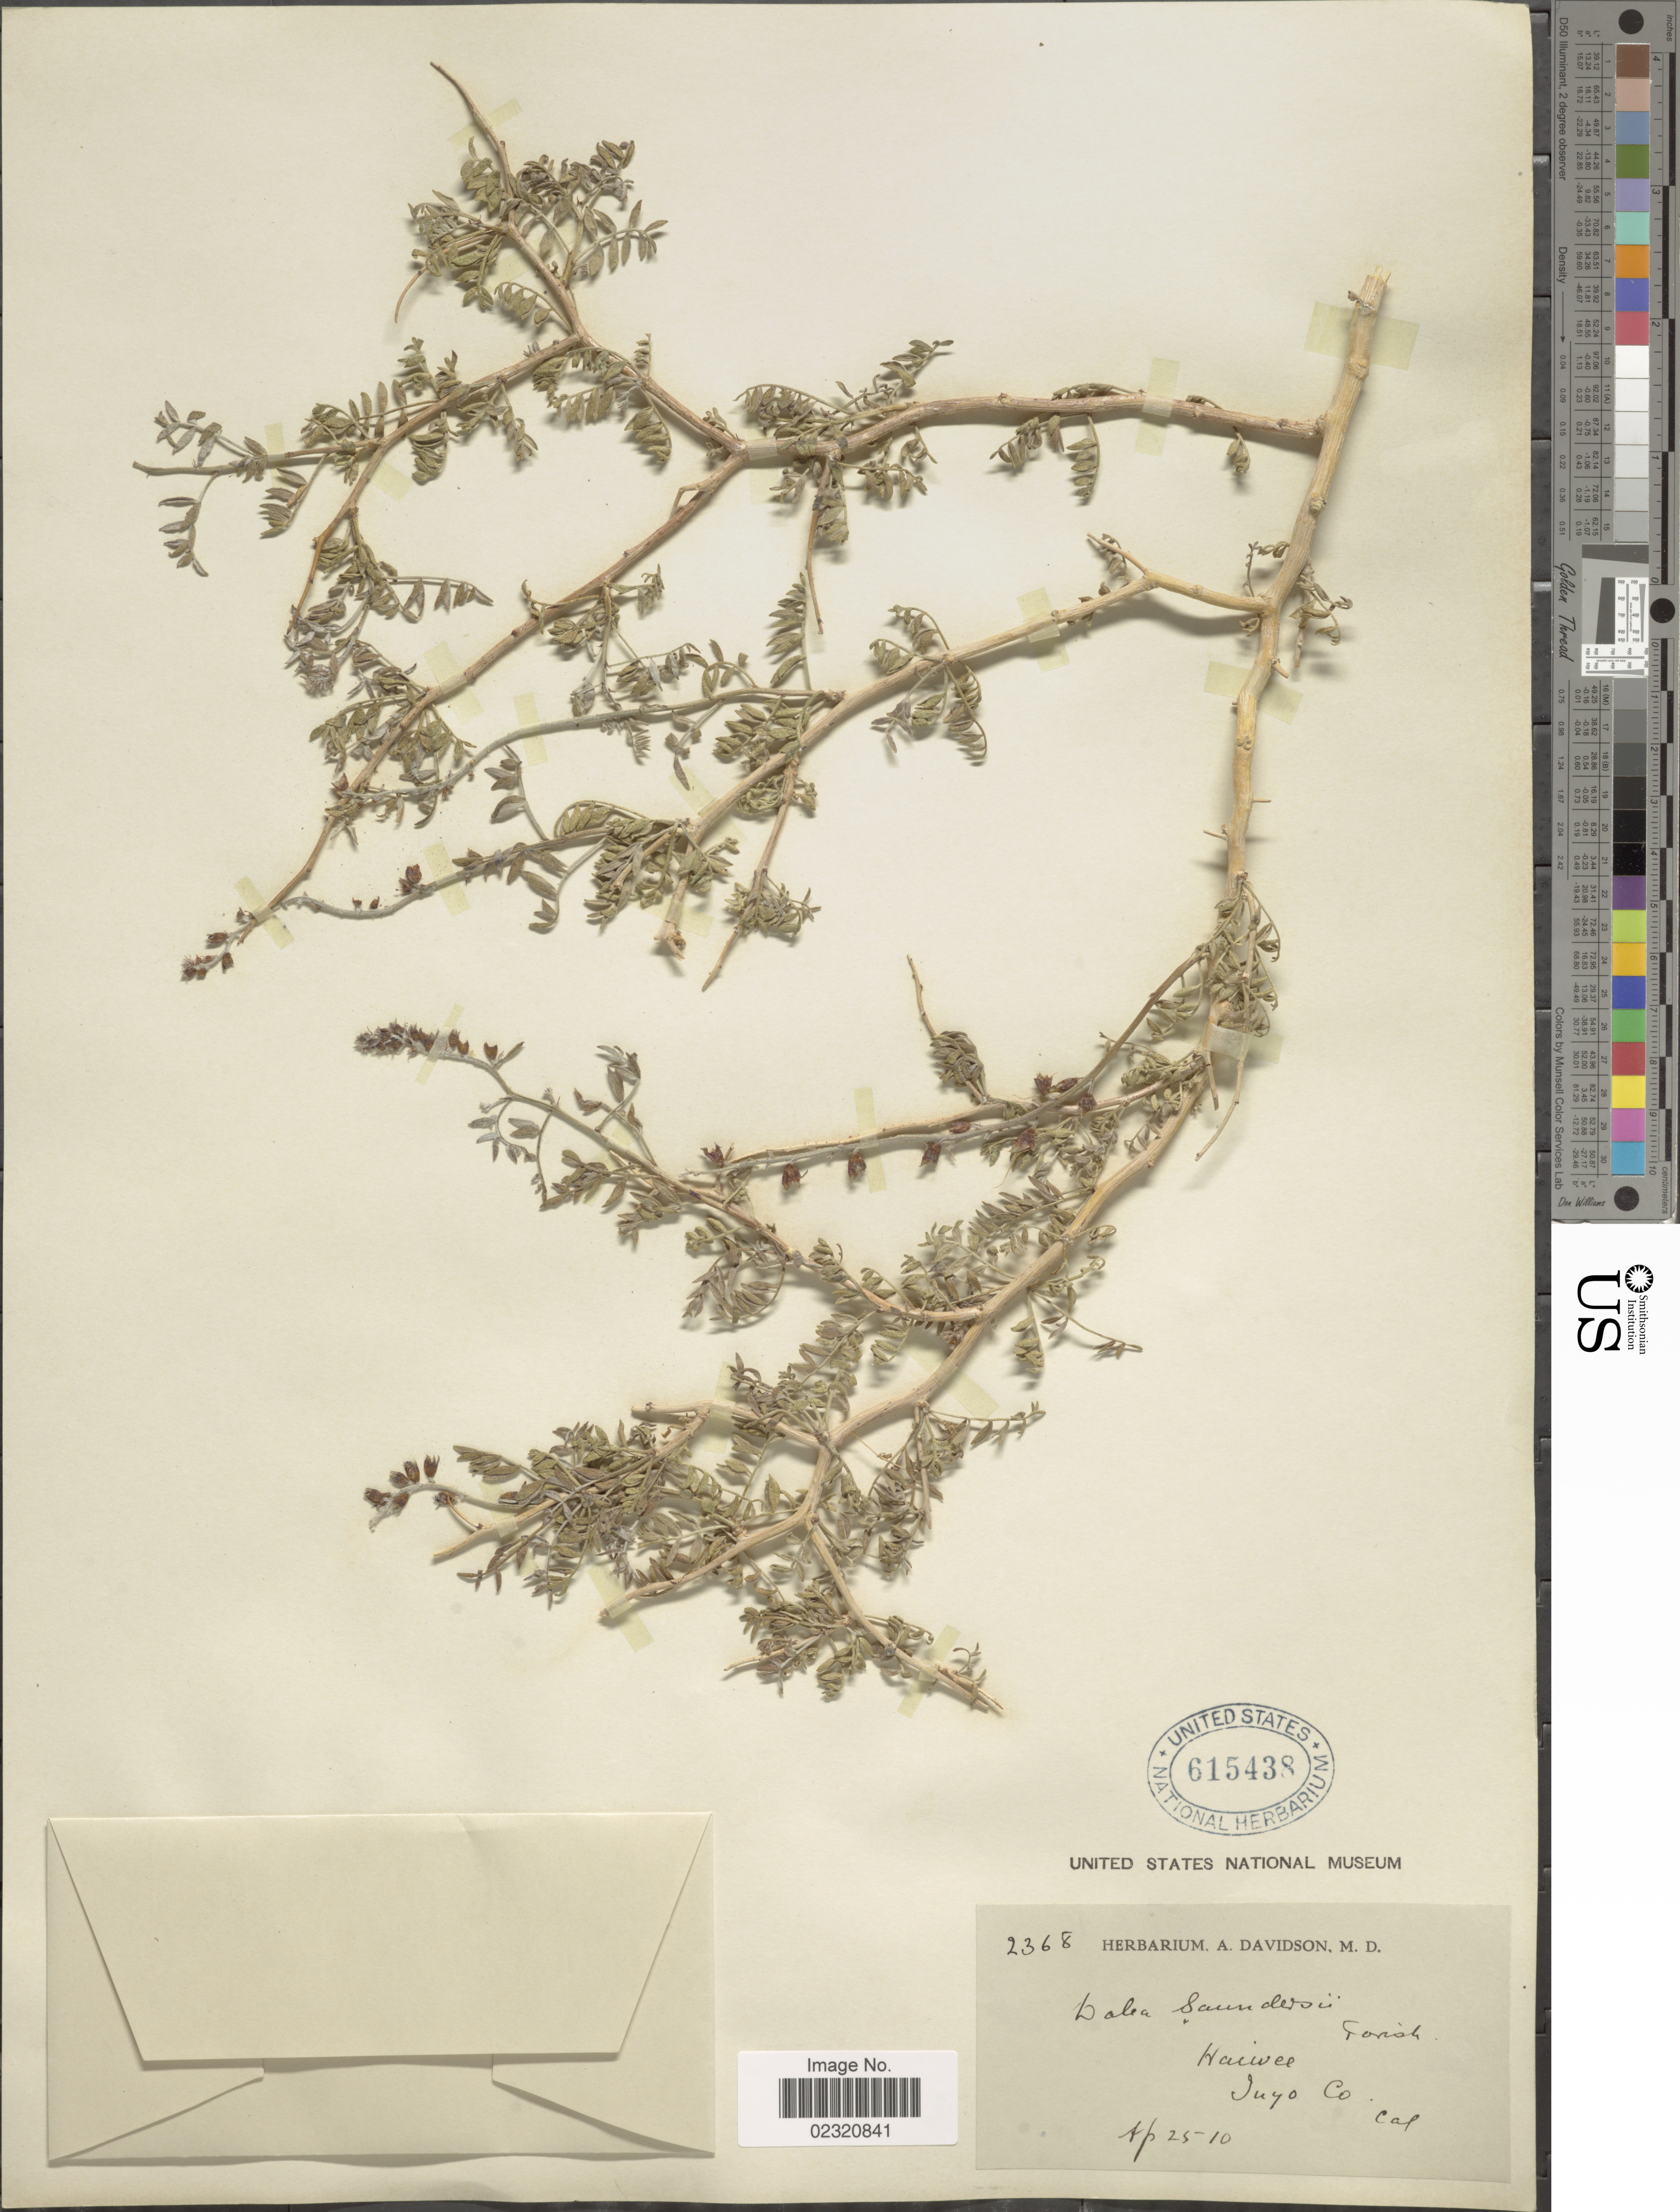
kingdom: Plantae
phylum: Tracheophyta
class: Magnoliopsida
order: Fabales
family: Fabaceae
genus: Psorothamnus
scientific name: Psorothamnus arborescens var. minutifolius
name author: (Parish) Barneby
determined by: Strong, Mark T., (BOT), Smithsonian Institution - National Museum of Natural History (UNITED STATES)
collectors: ex herb. A. Davidson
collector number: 2368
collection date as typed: Transcribed d/m/y: 25/4/10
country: United States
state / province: California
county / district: Inyo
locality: Haiwee, Inyo Co.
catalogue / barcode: US 615438